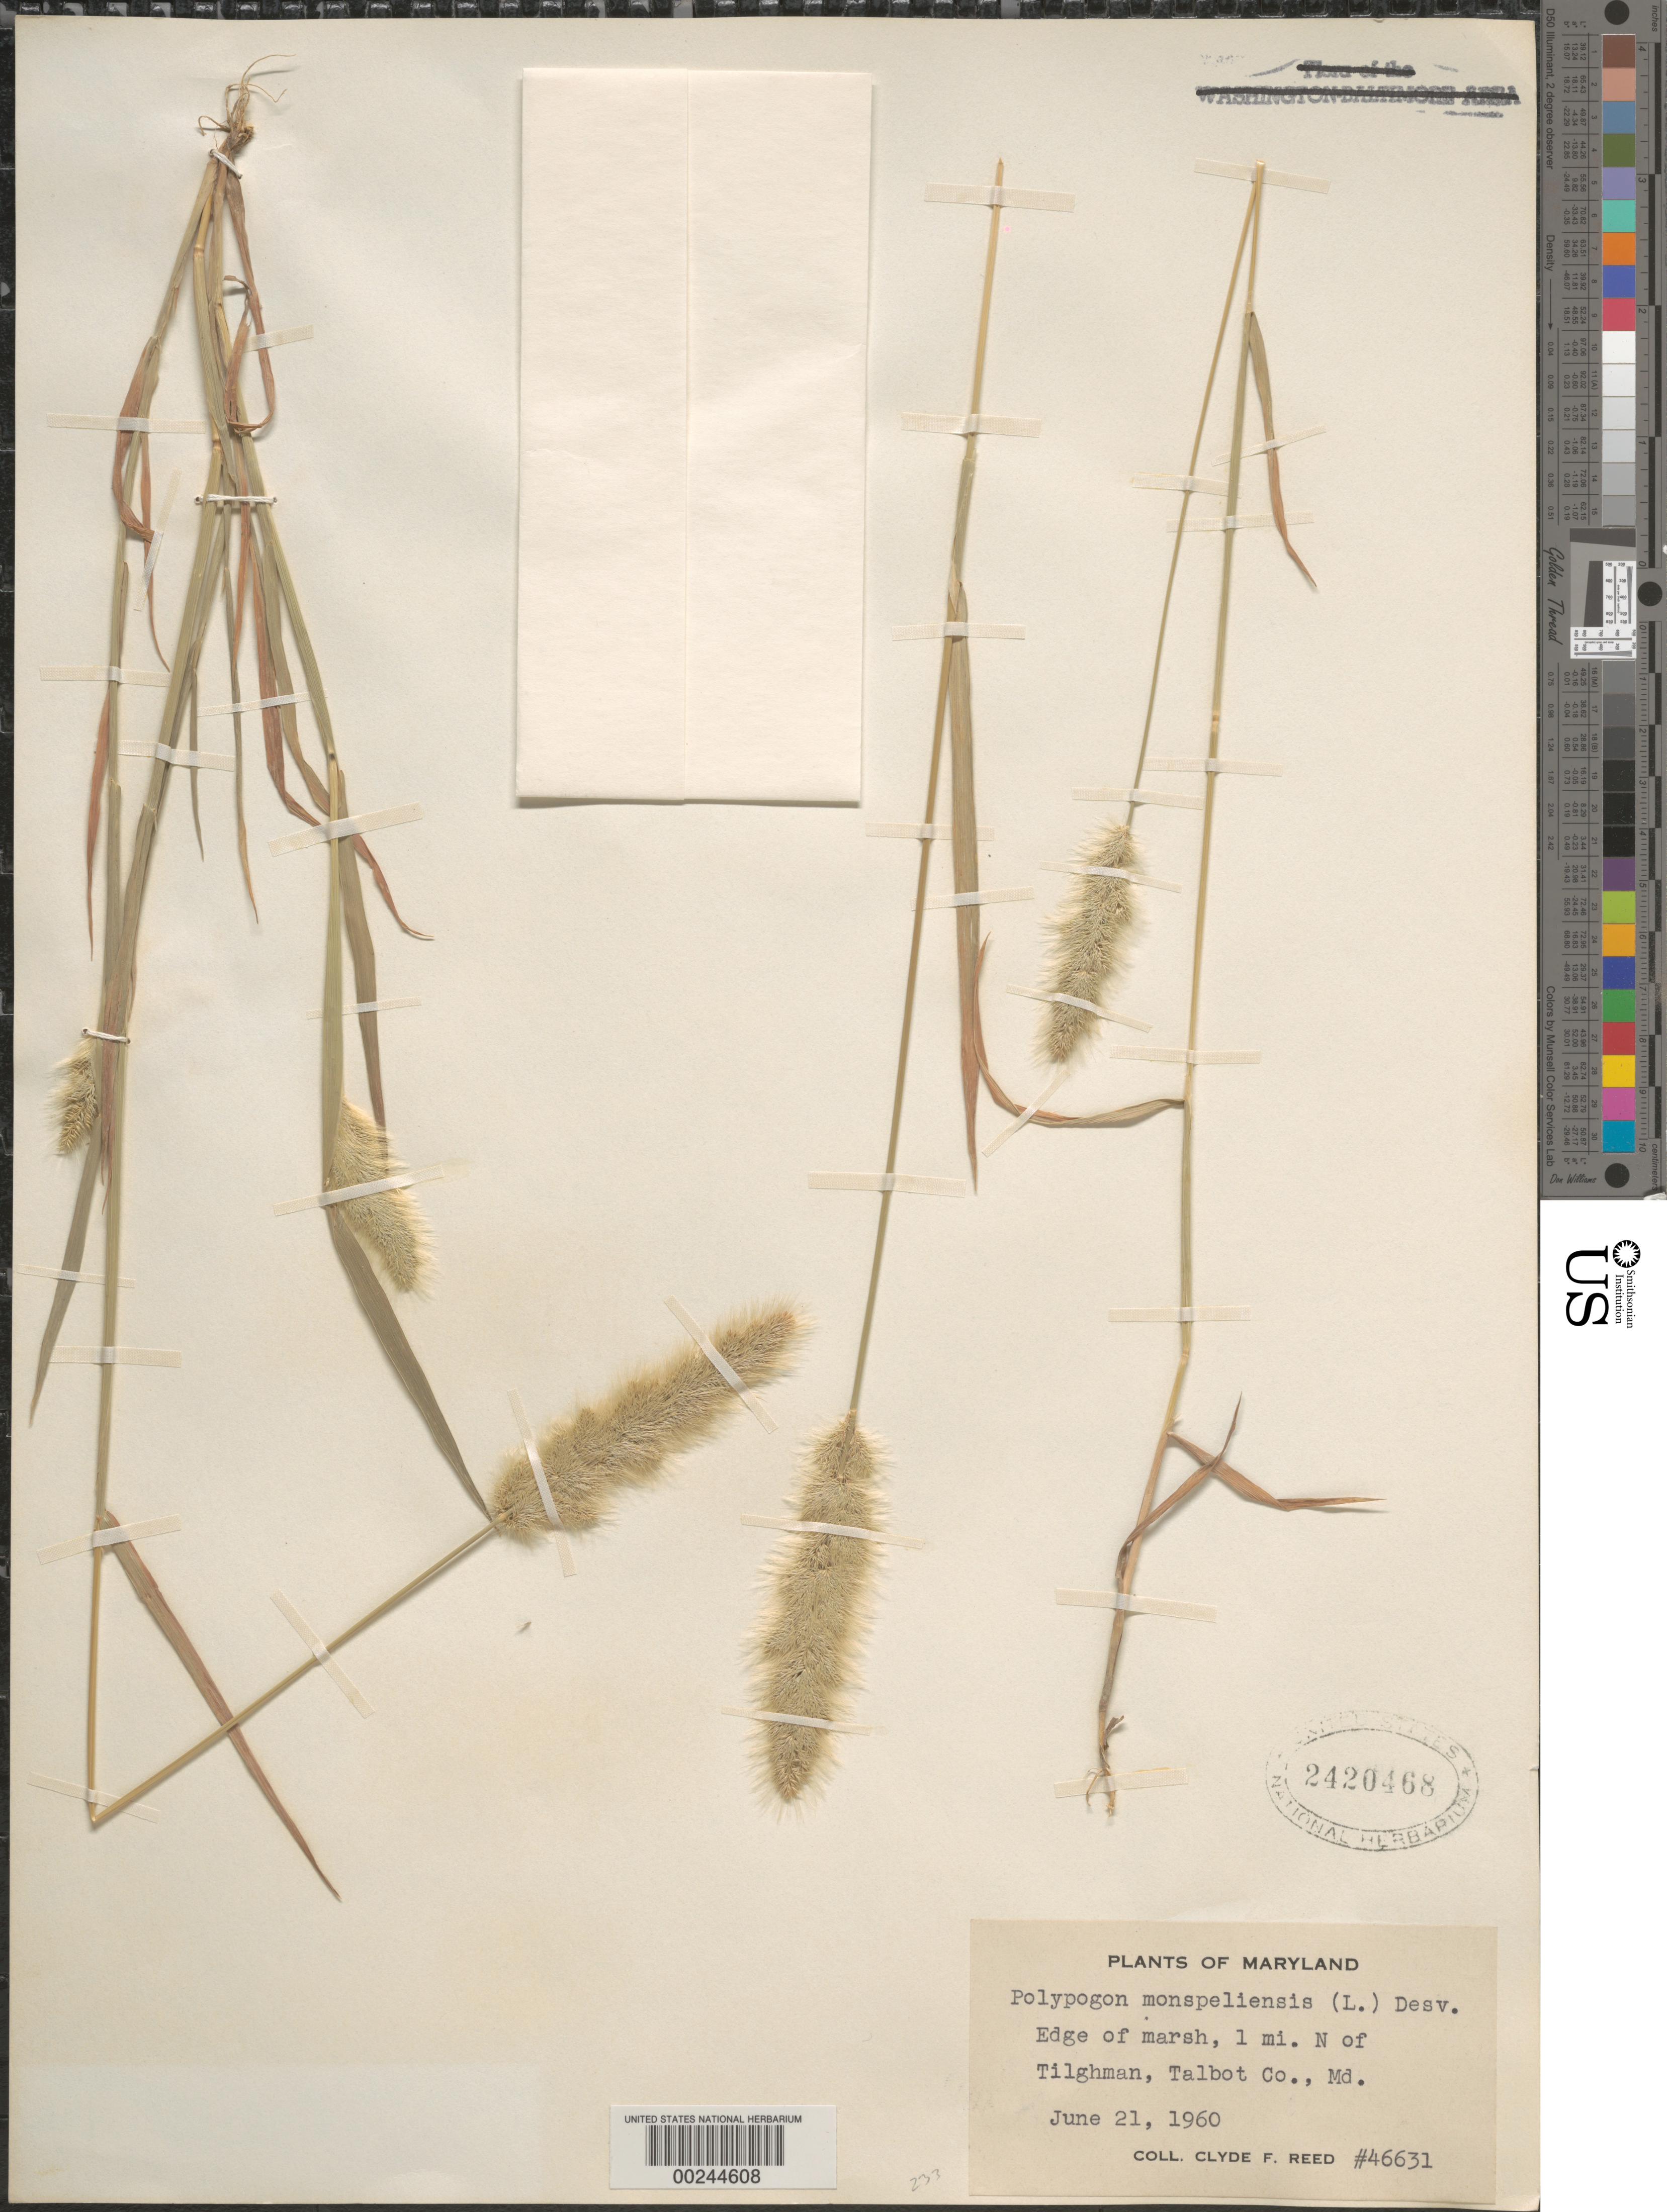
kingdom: Plantae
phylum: Tracheophyta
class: Liliopsida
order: Poales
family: Poaceae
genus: Polypogon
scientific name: Polypogon monspeliensis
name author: (L.) Desf.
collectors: C. F. Reed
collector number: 46631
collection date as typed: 21 Jun 1960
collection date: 1960-06-21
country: United States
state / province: Maryland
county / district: Talbot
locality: North of tilghman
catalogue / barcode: US 2420468